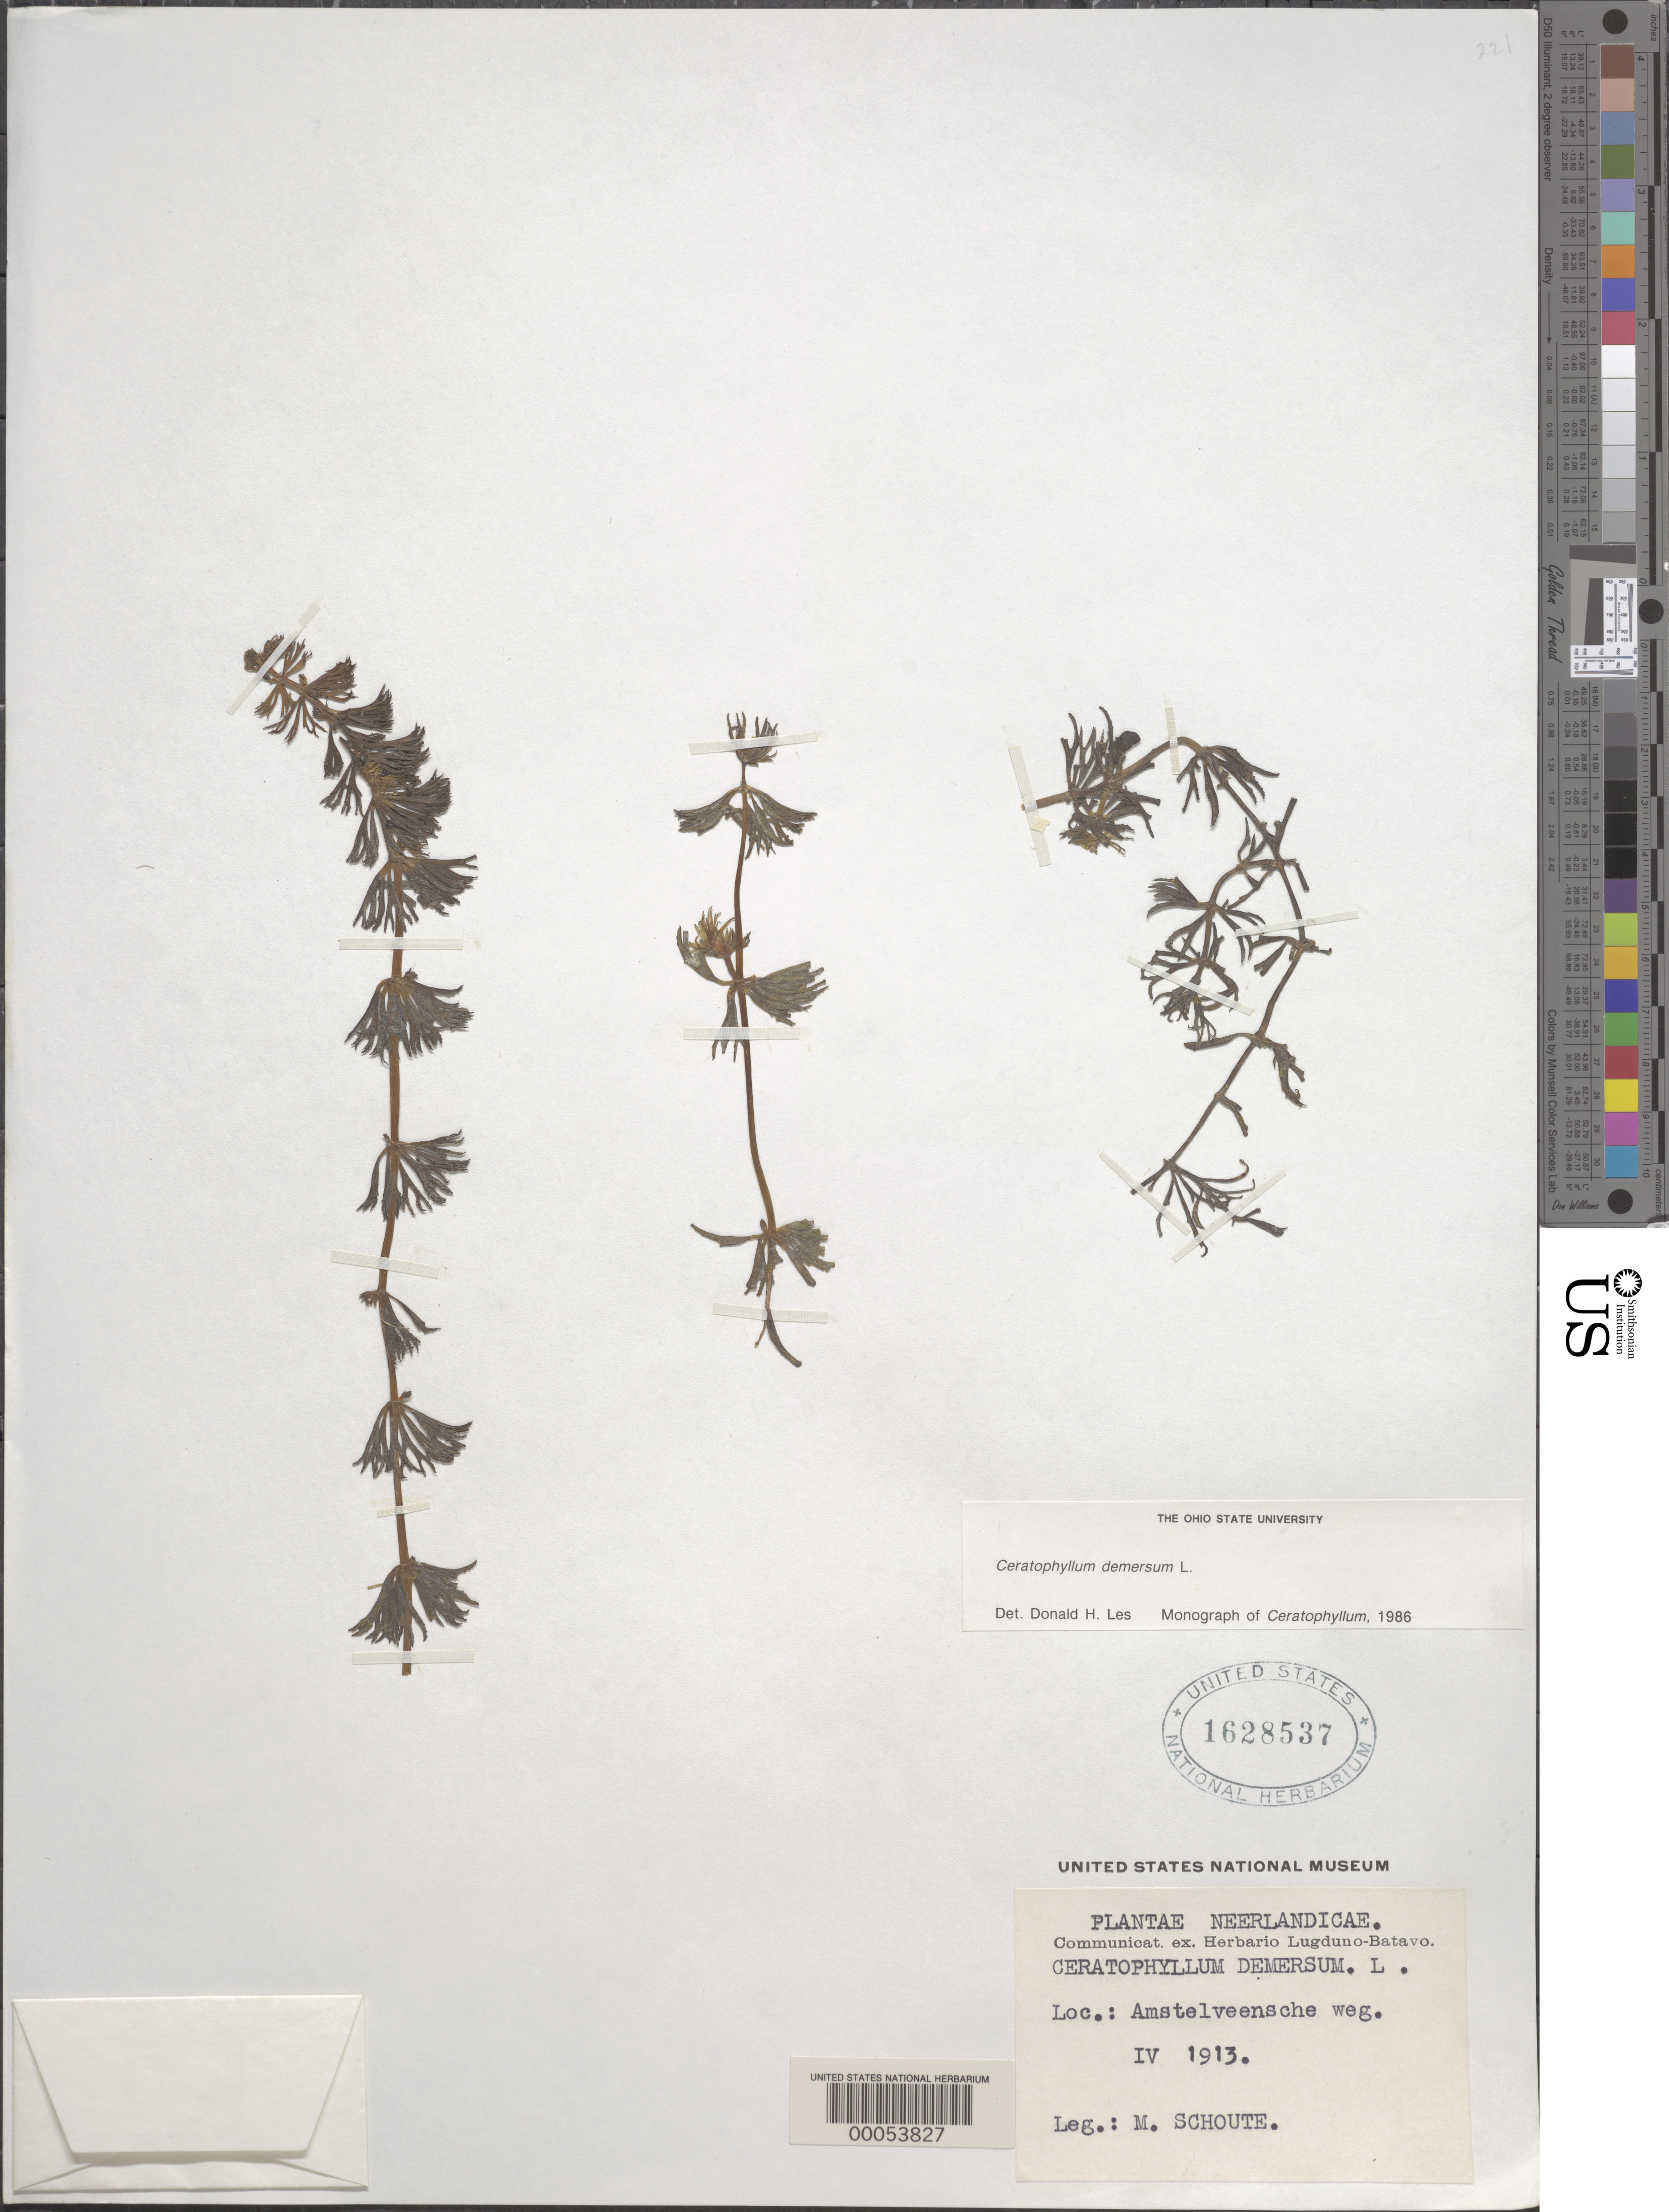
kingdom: Plantae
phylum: Tracheophyta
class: Magnoliopsida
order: Ceratophyllales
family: Ceratophyllaceae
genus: Ceratophyllum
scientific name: Ceratophyllum demersum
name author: L.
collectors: M. Schoute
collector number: Unlabel.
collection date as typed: Apr 1913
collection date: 1913-04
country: Netherlands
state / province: Noord Holland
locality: Amstelveensche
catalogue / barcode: US 1628537